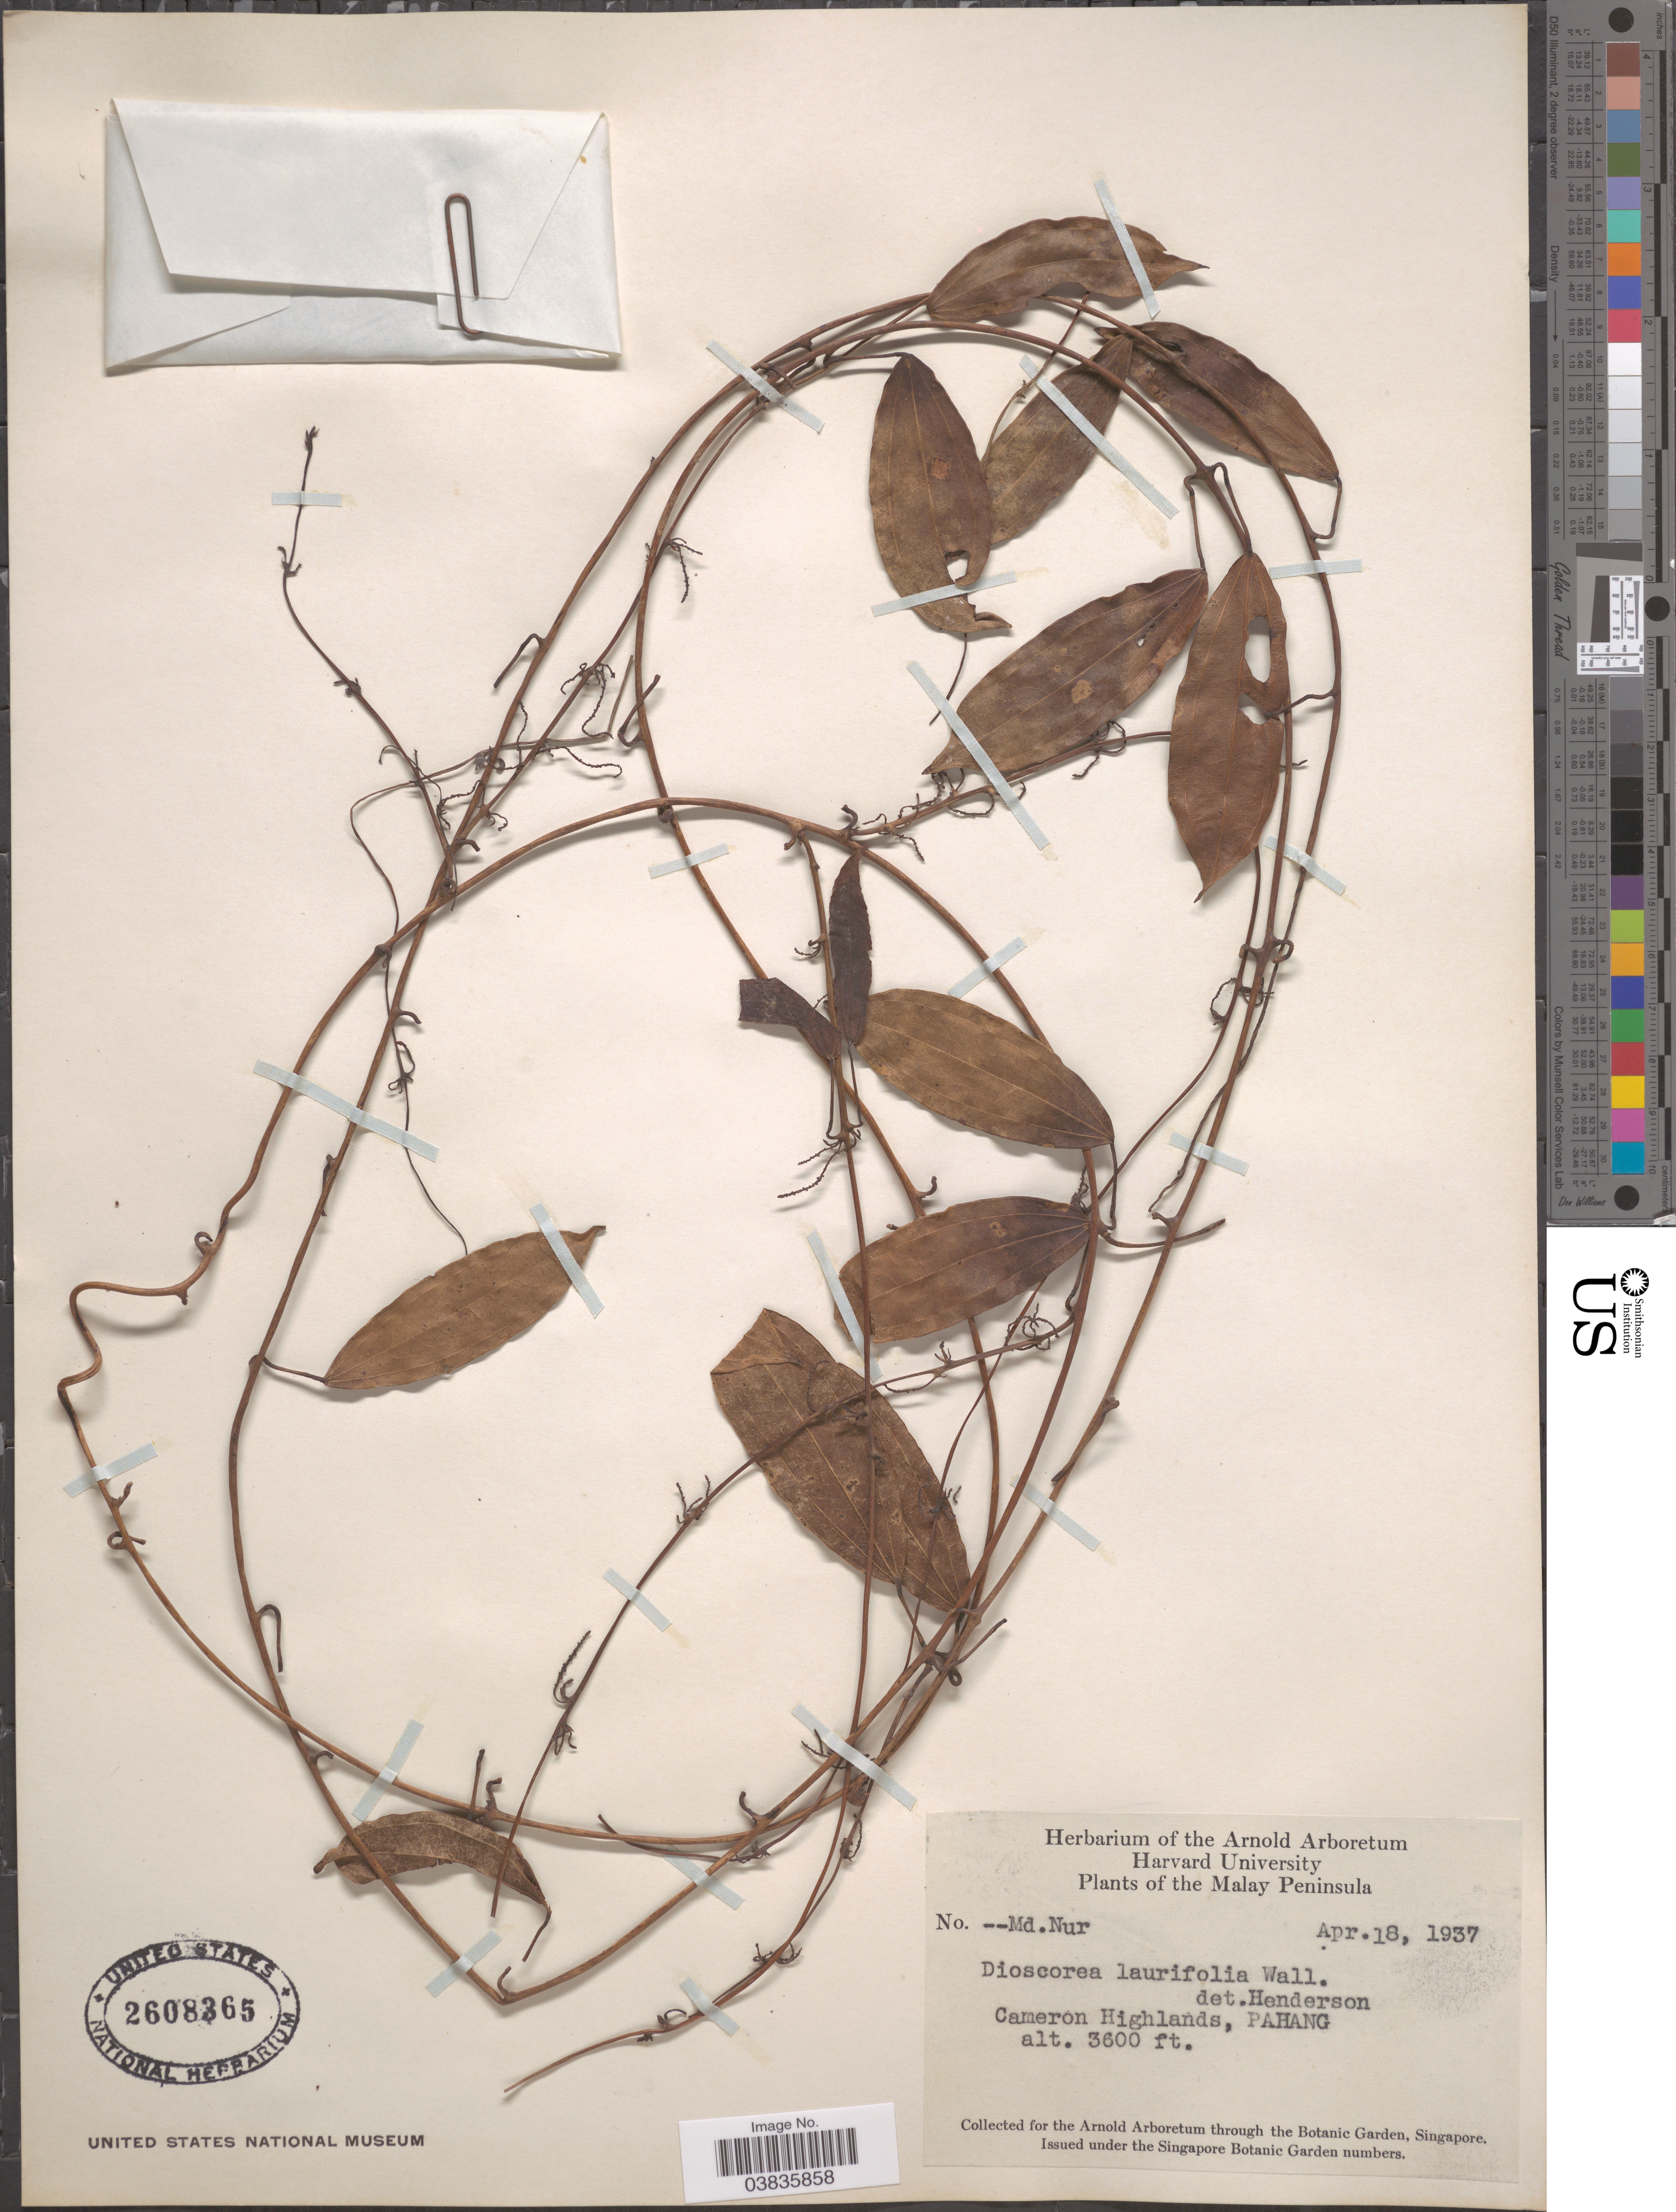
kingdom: Plantae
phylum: Tracheophyta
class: Liliopsida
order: Dioscoreales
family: Dioscoreaceae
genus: Dioscorea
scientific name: Dioscorea laurifolia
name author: Wall.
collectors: M. Nur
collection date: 1937-04-18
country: Malaysia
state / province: Pahang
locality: Malay Peninsula. Cameron Highlands, Pahang.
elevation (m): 1097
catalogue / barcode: US 2608365